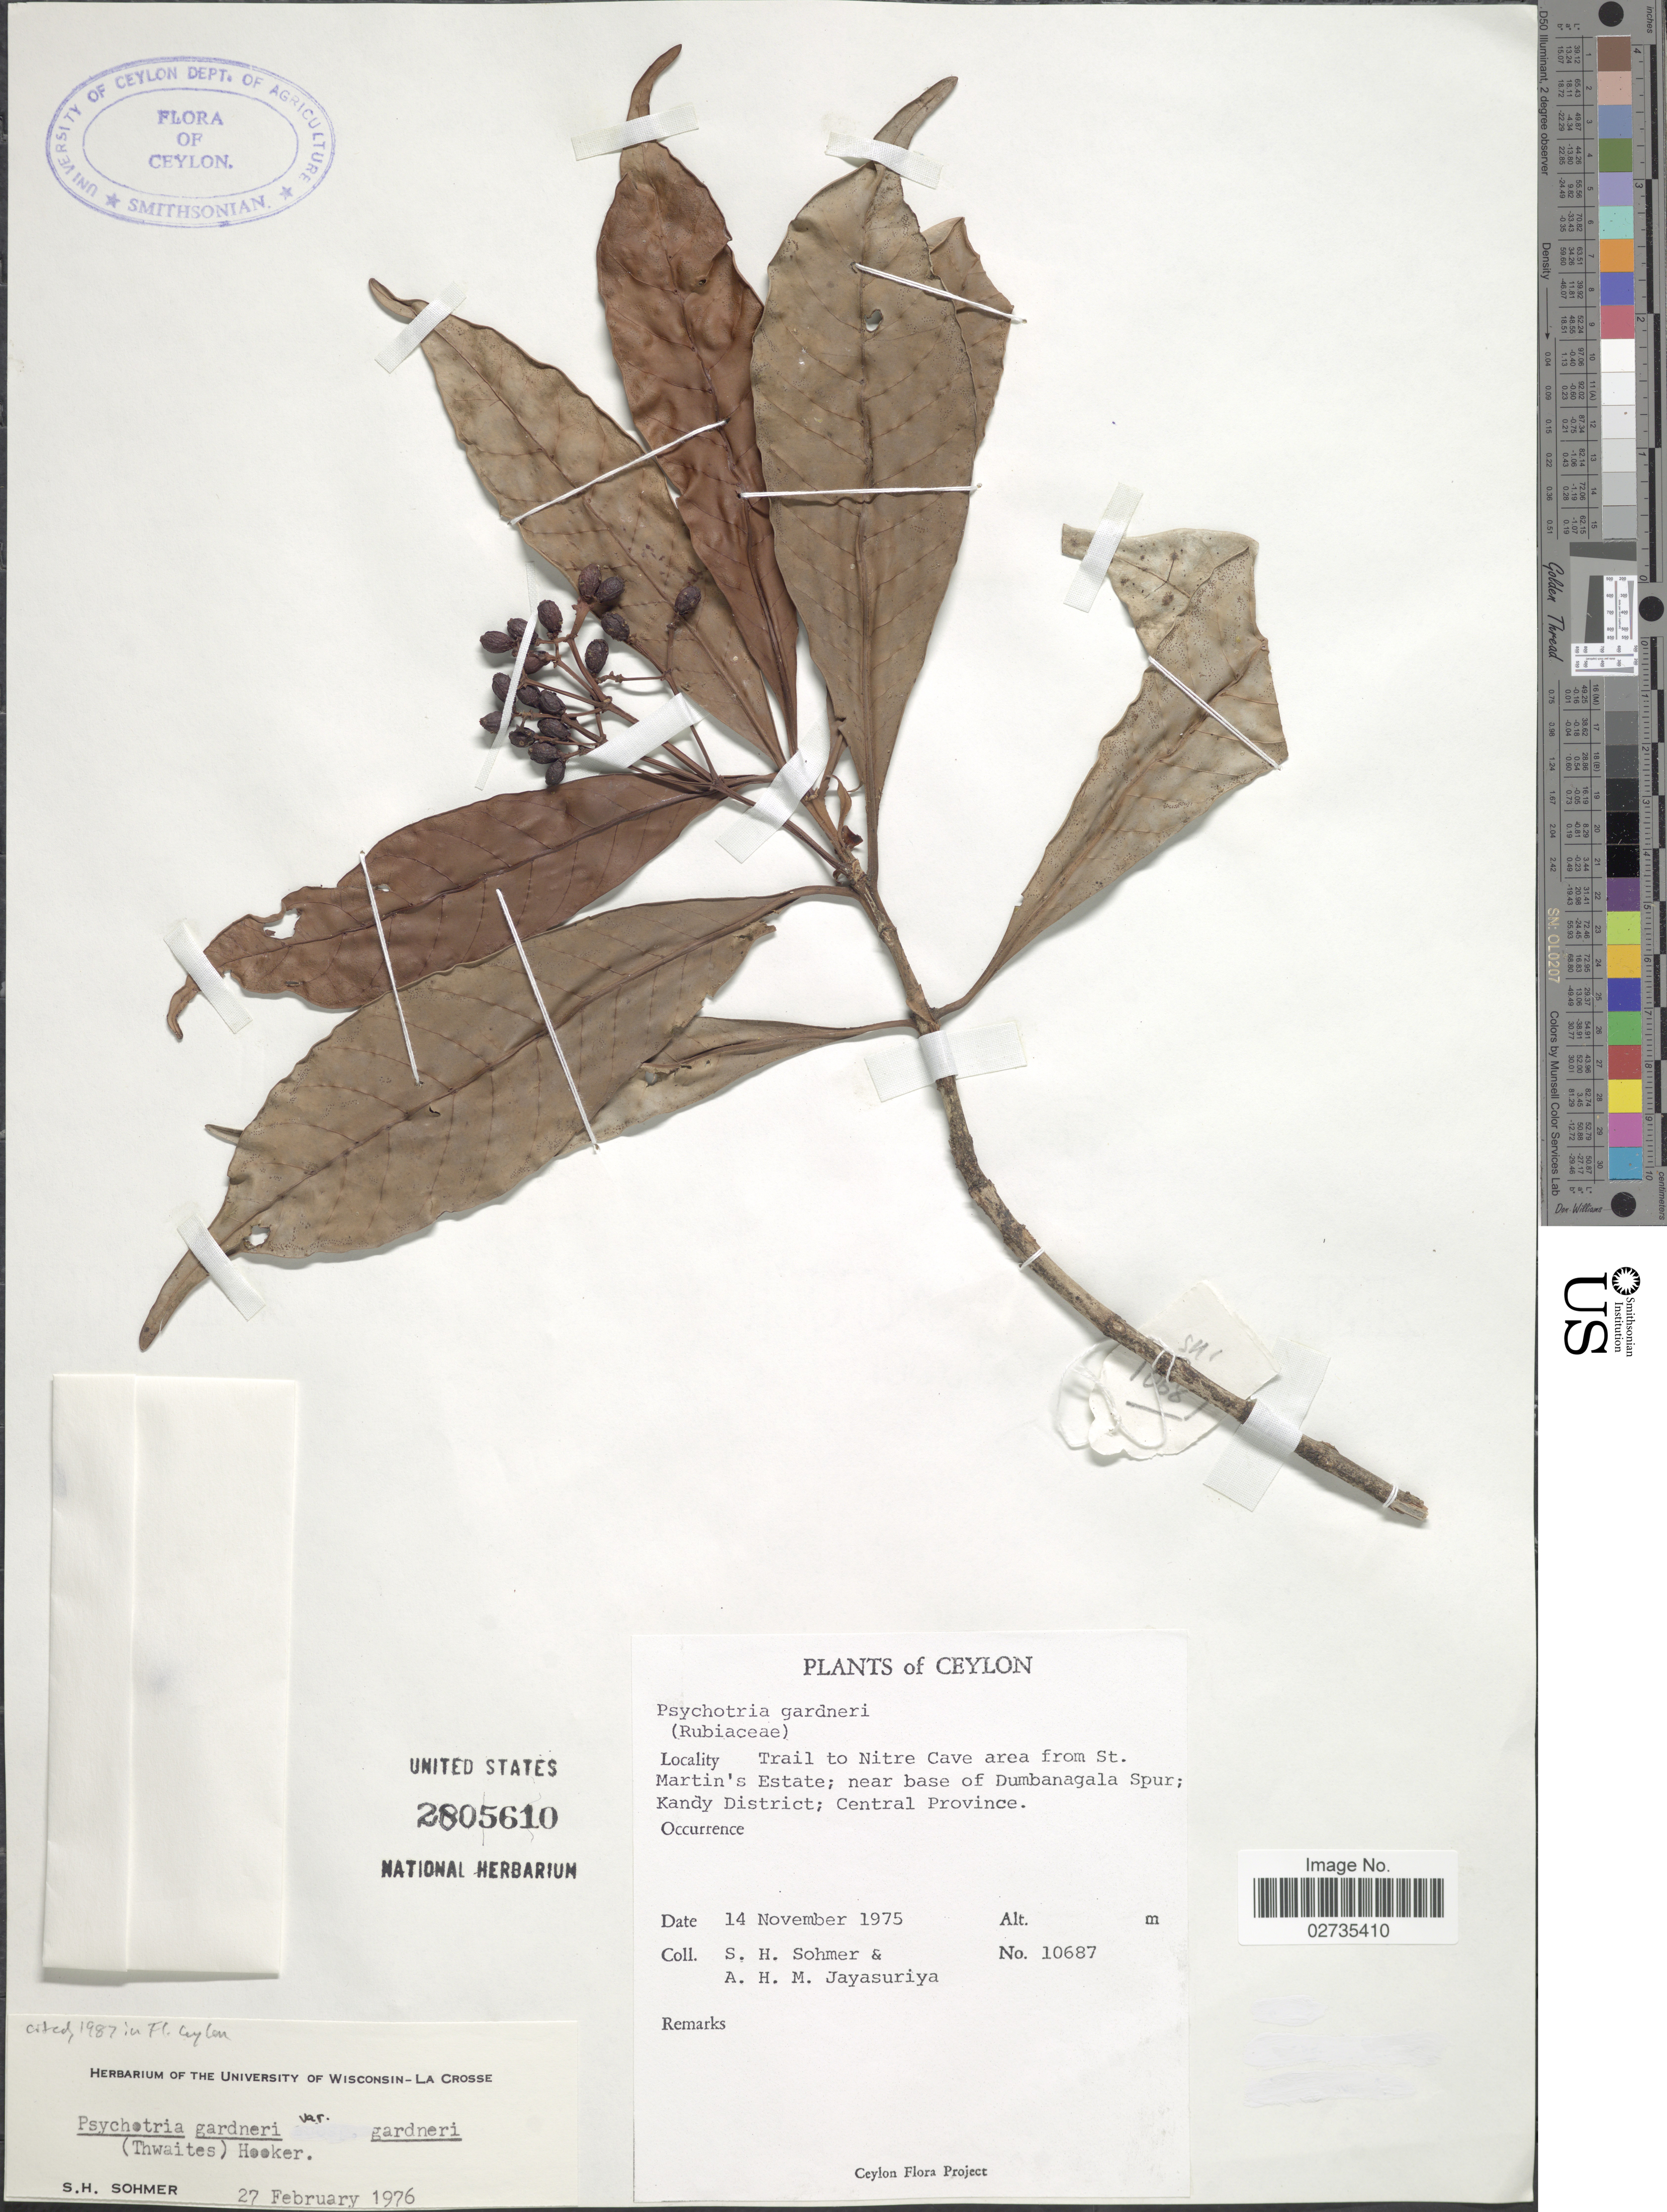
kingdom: Plantae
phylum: Tracheophyta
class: Magnoliopsida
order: Gentianales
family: Rubiaceae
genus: Psychotria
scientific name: Psychotria gardneri var. gardneri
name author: Hook. f.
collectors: S. H. Sohmer & A. H. Jayasuriya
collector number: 10687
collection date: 1975-11-14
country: Sri Lanka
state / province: Central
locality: Ceylon. Trail to Nitre Cave area from St. Martin's Estate; near base of Dumbanagala Spur; Kandy District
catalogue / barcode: US 2805610